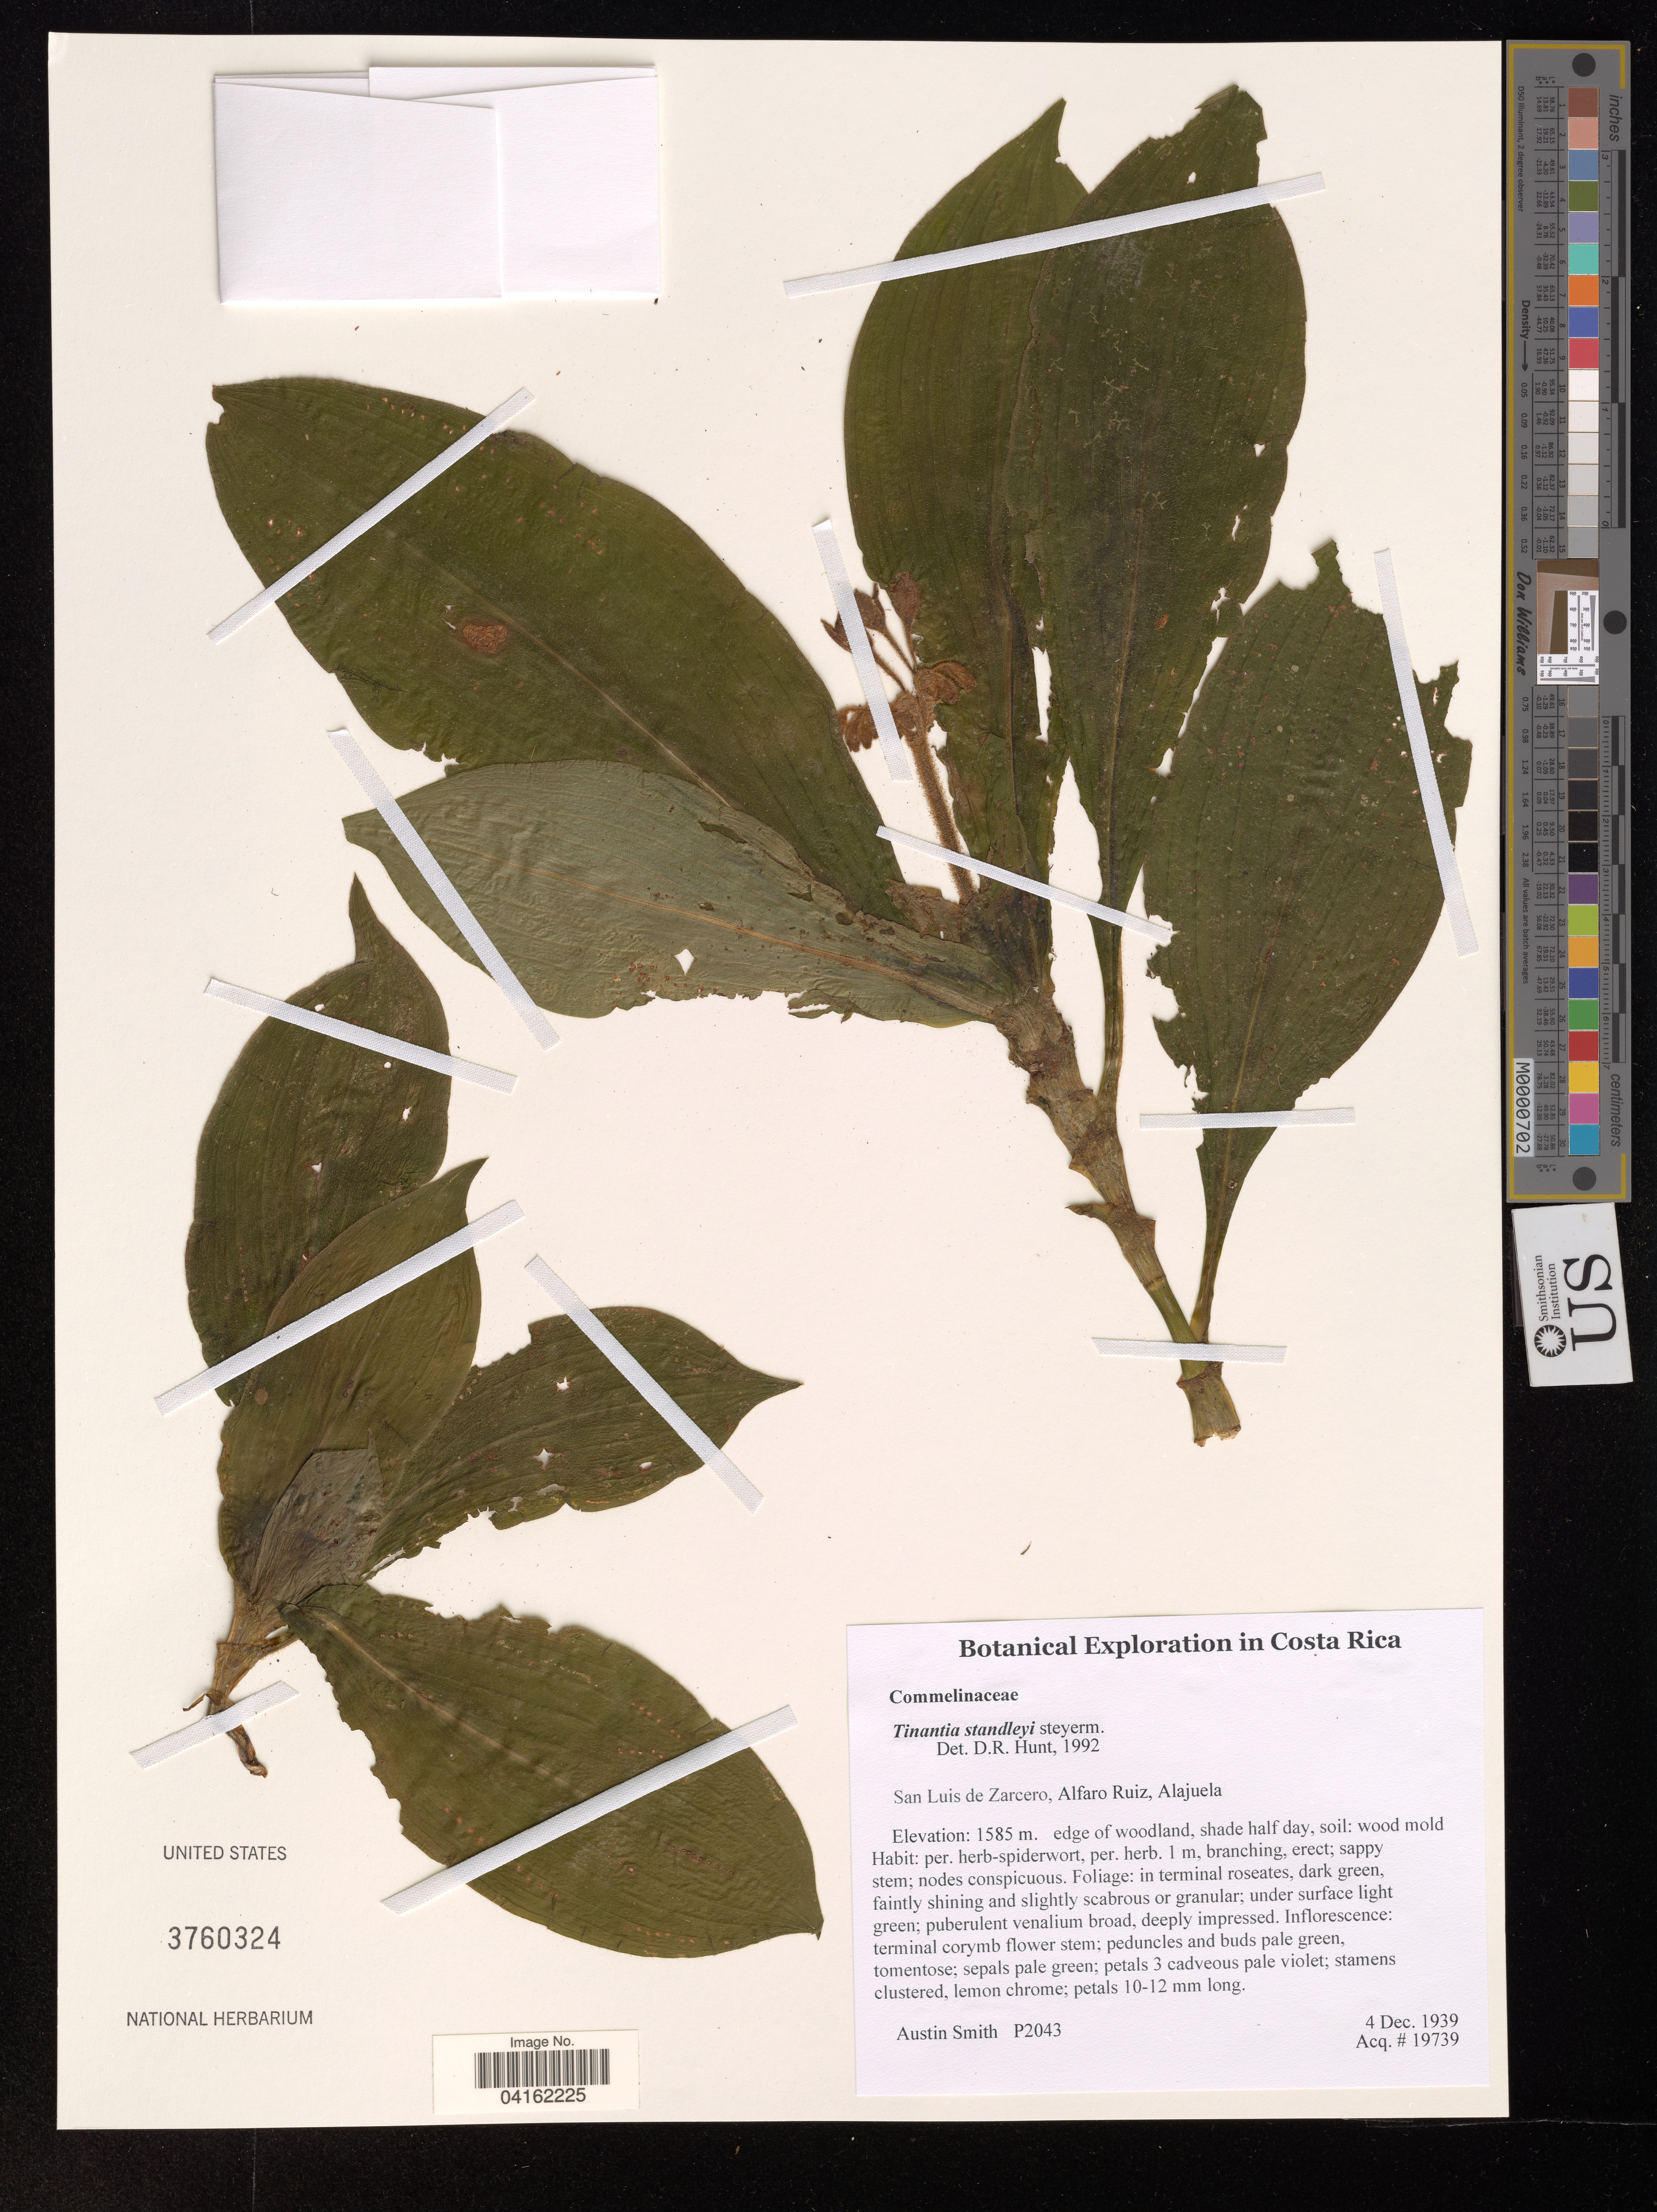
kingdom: Plantae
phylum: Tracheophyta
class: Liliopsida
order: Commelinales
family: Commelinaceae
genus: Tinantia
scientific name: Tinantia standleyi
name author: Steyerm.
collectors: A. Smith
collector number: P2043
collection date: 1939-12-04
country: Costa Rica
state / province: Alajuela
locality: San Luis de Zarcero, Alfaro Ruiz.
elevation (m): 1585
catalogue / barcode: US 3760324